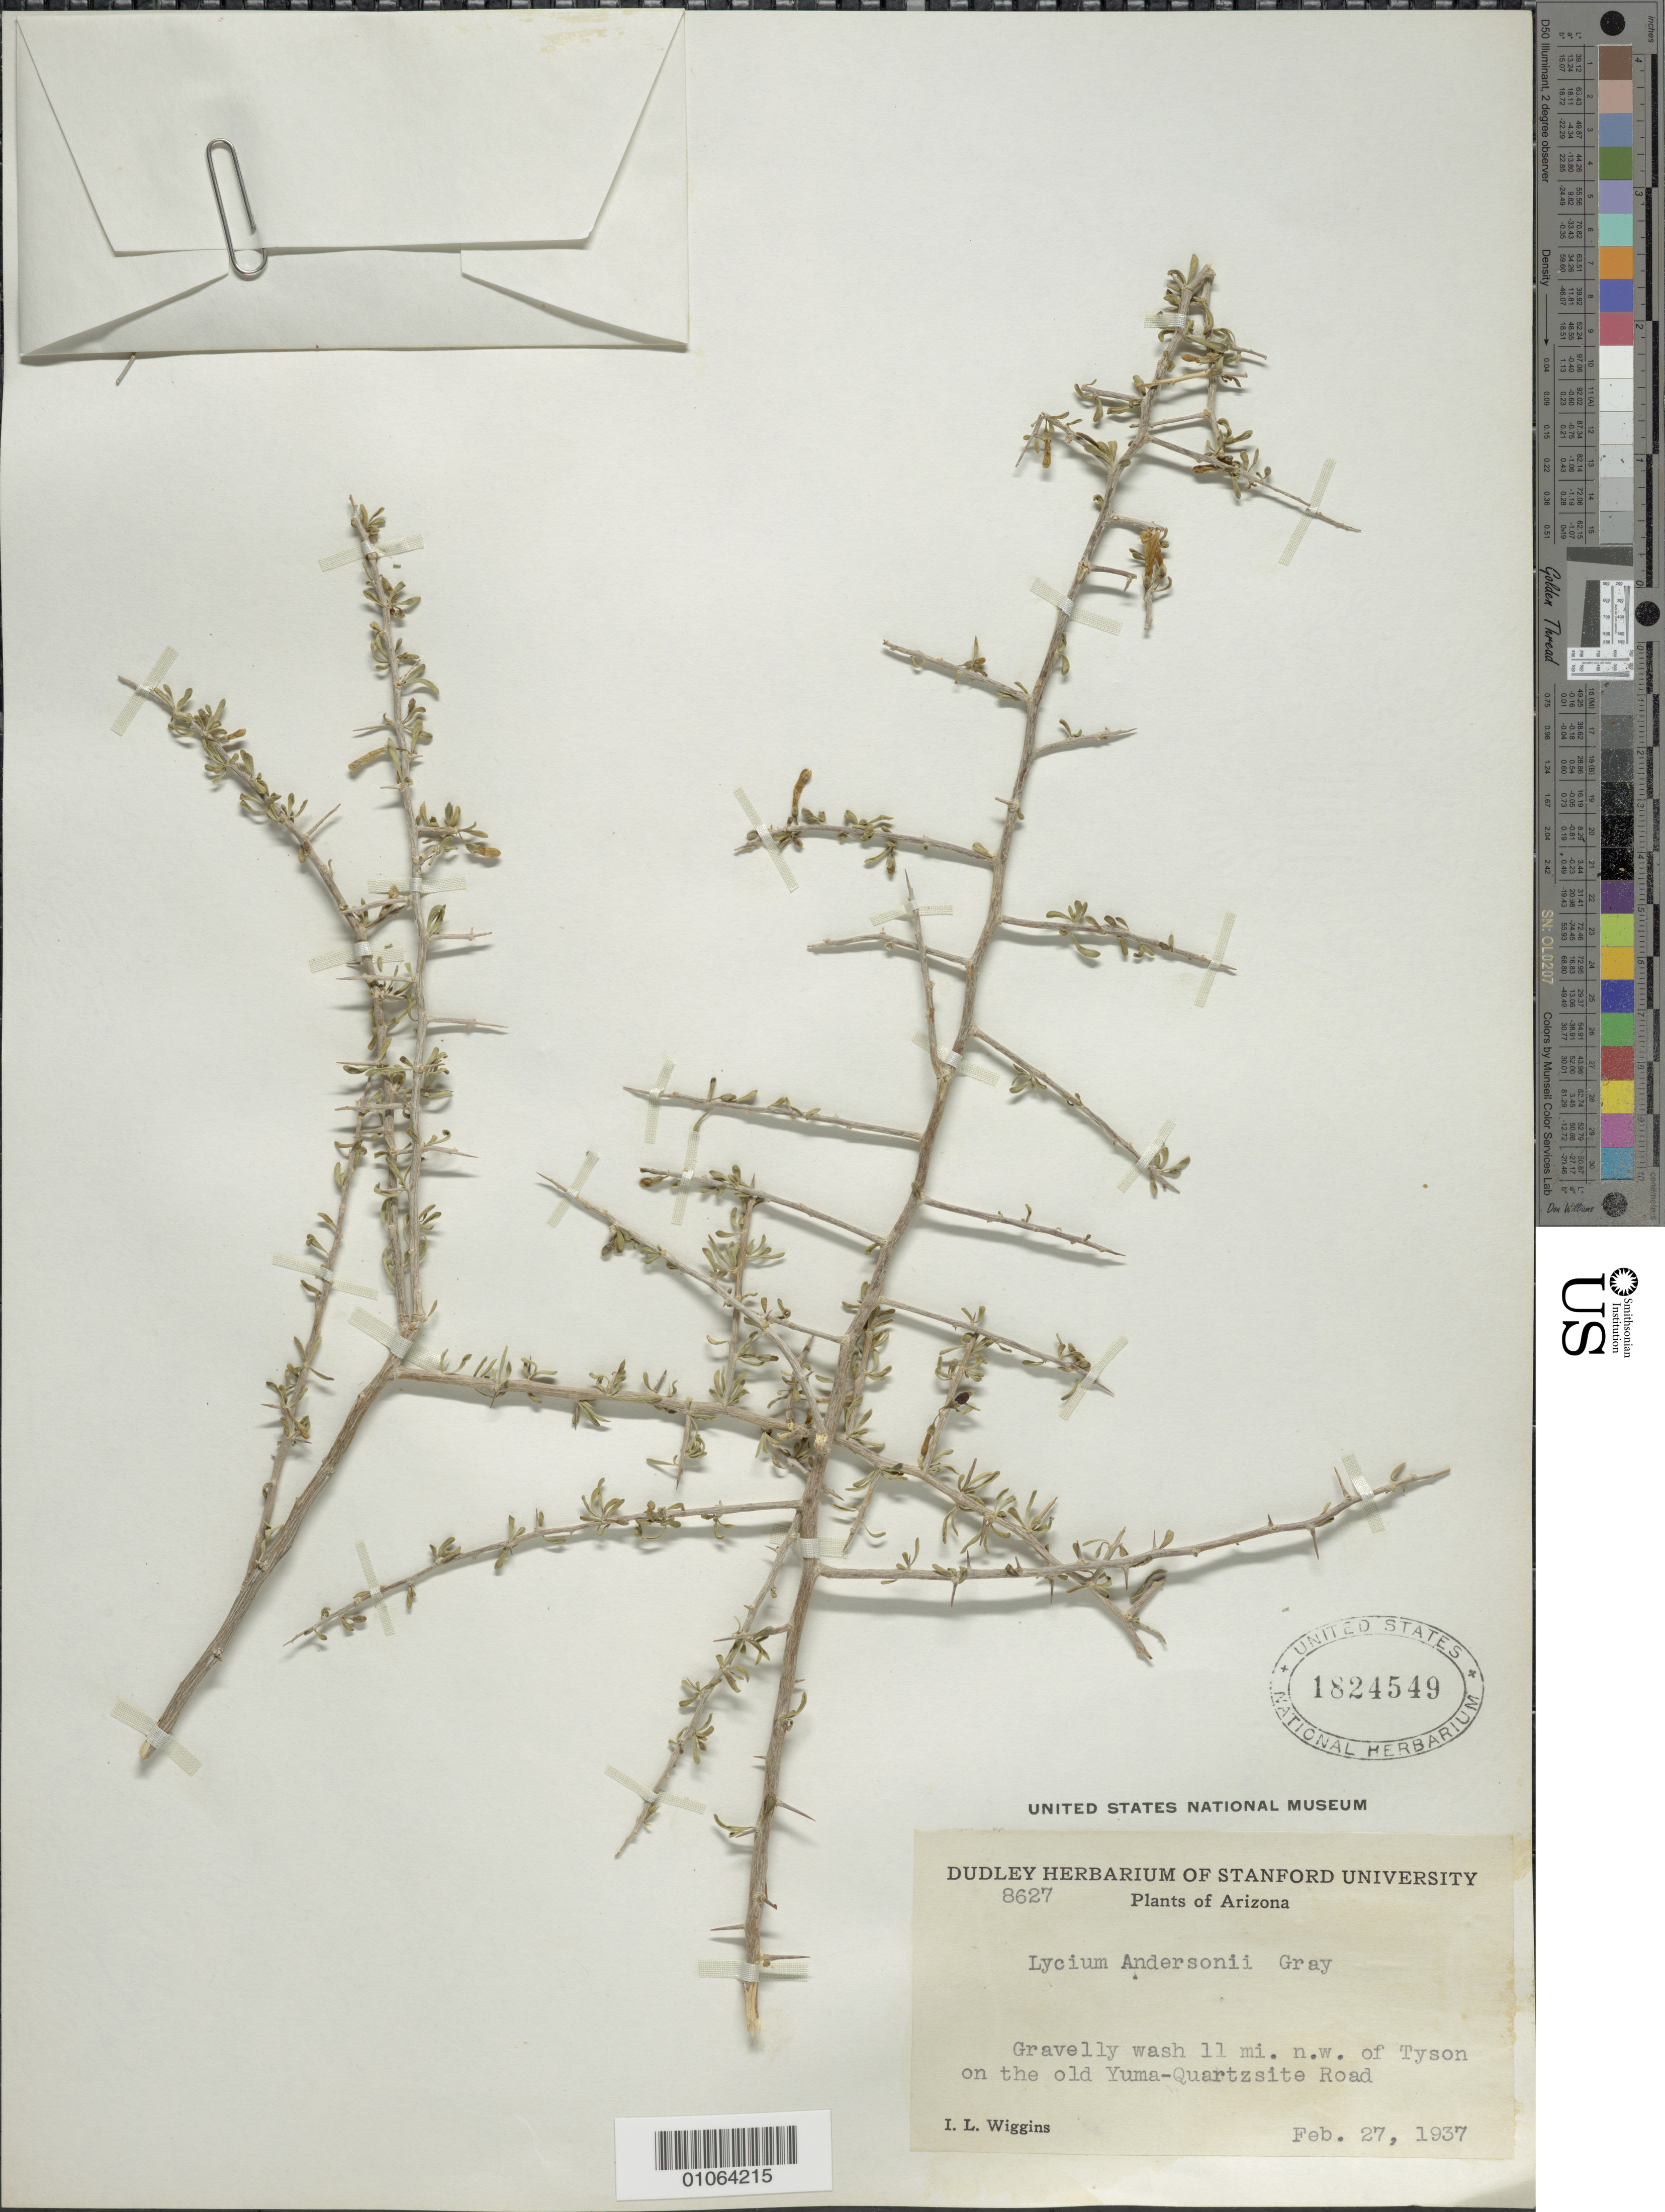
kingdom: Plantae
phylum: Tracheophyta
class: Magnoliopsida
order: Solanales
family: Solanaceae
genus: Lycium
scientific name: Lycium andersonii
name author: A. Gray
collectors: I. L. Wiggins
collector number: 8627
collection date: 1937-02-27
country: United States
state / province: Arizona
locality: Gravelly wash 11 mi. n.w. of Tyson on the old Yuma-Quartzsite Road.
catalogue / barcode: US 1824549